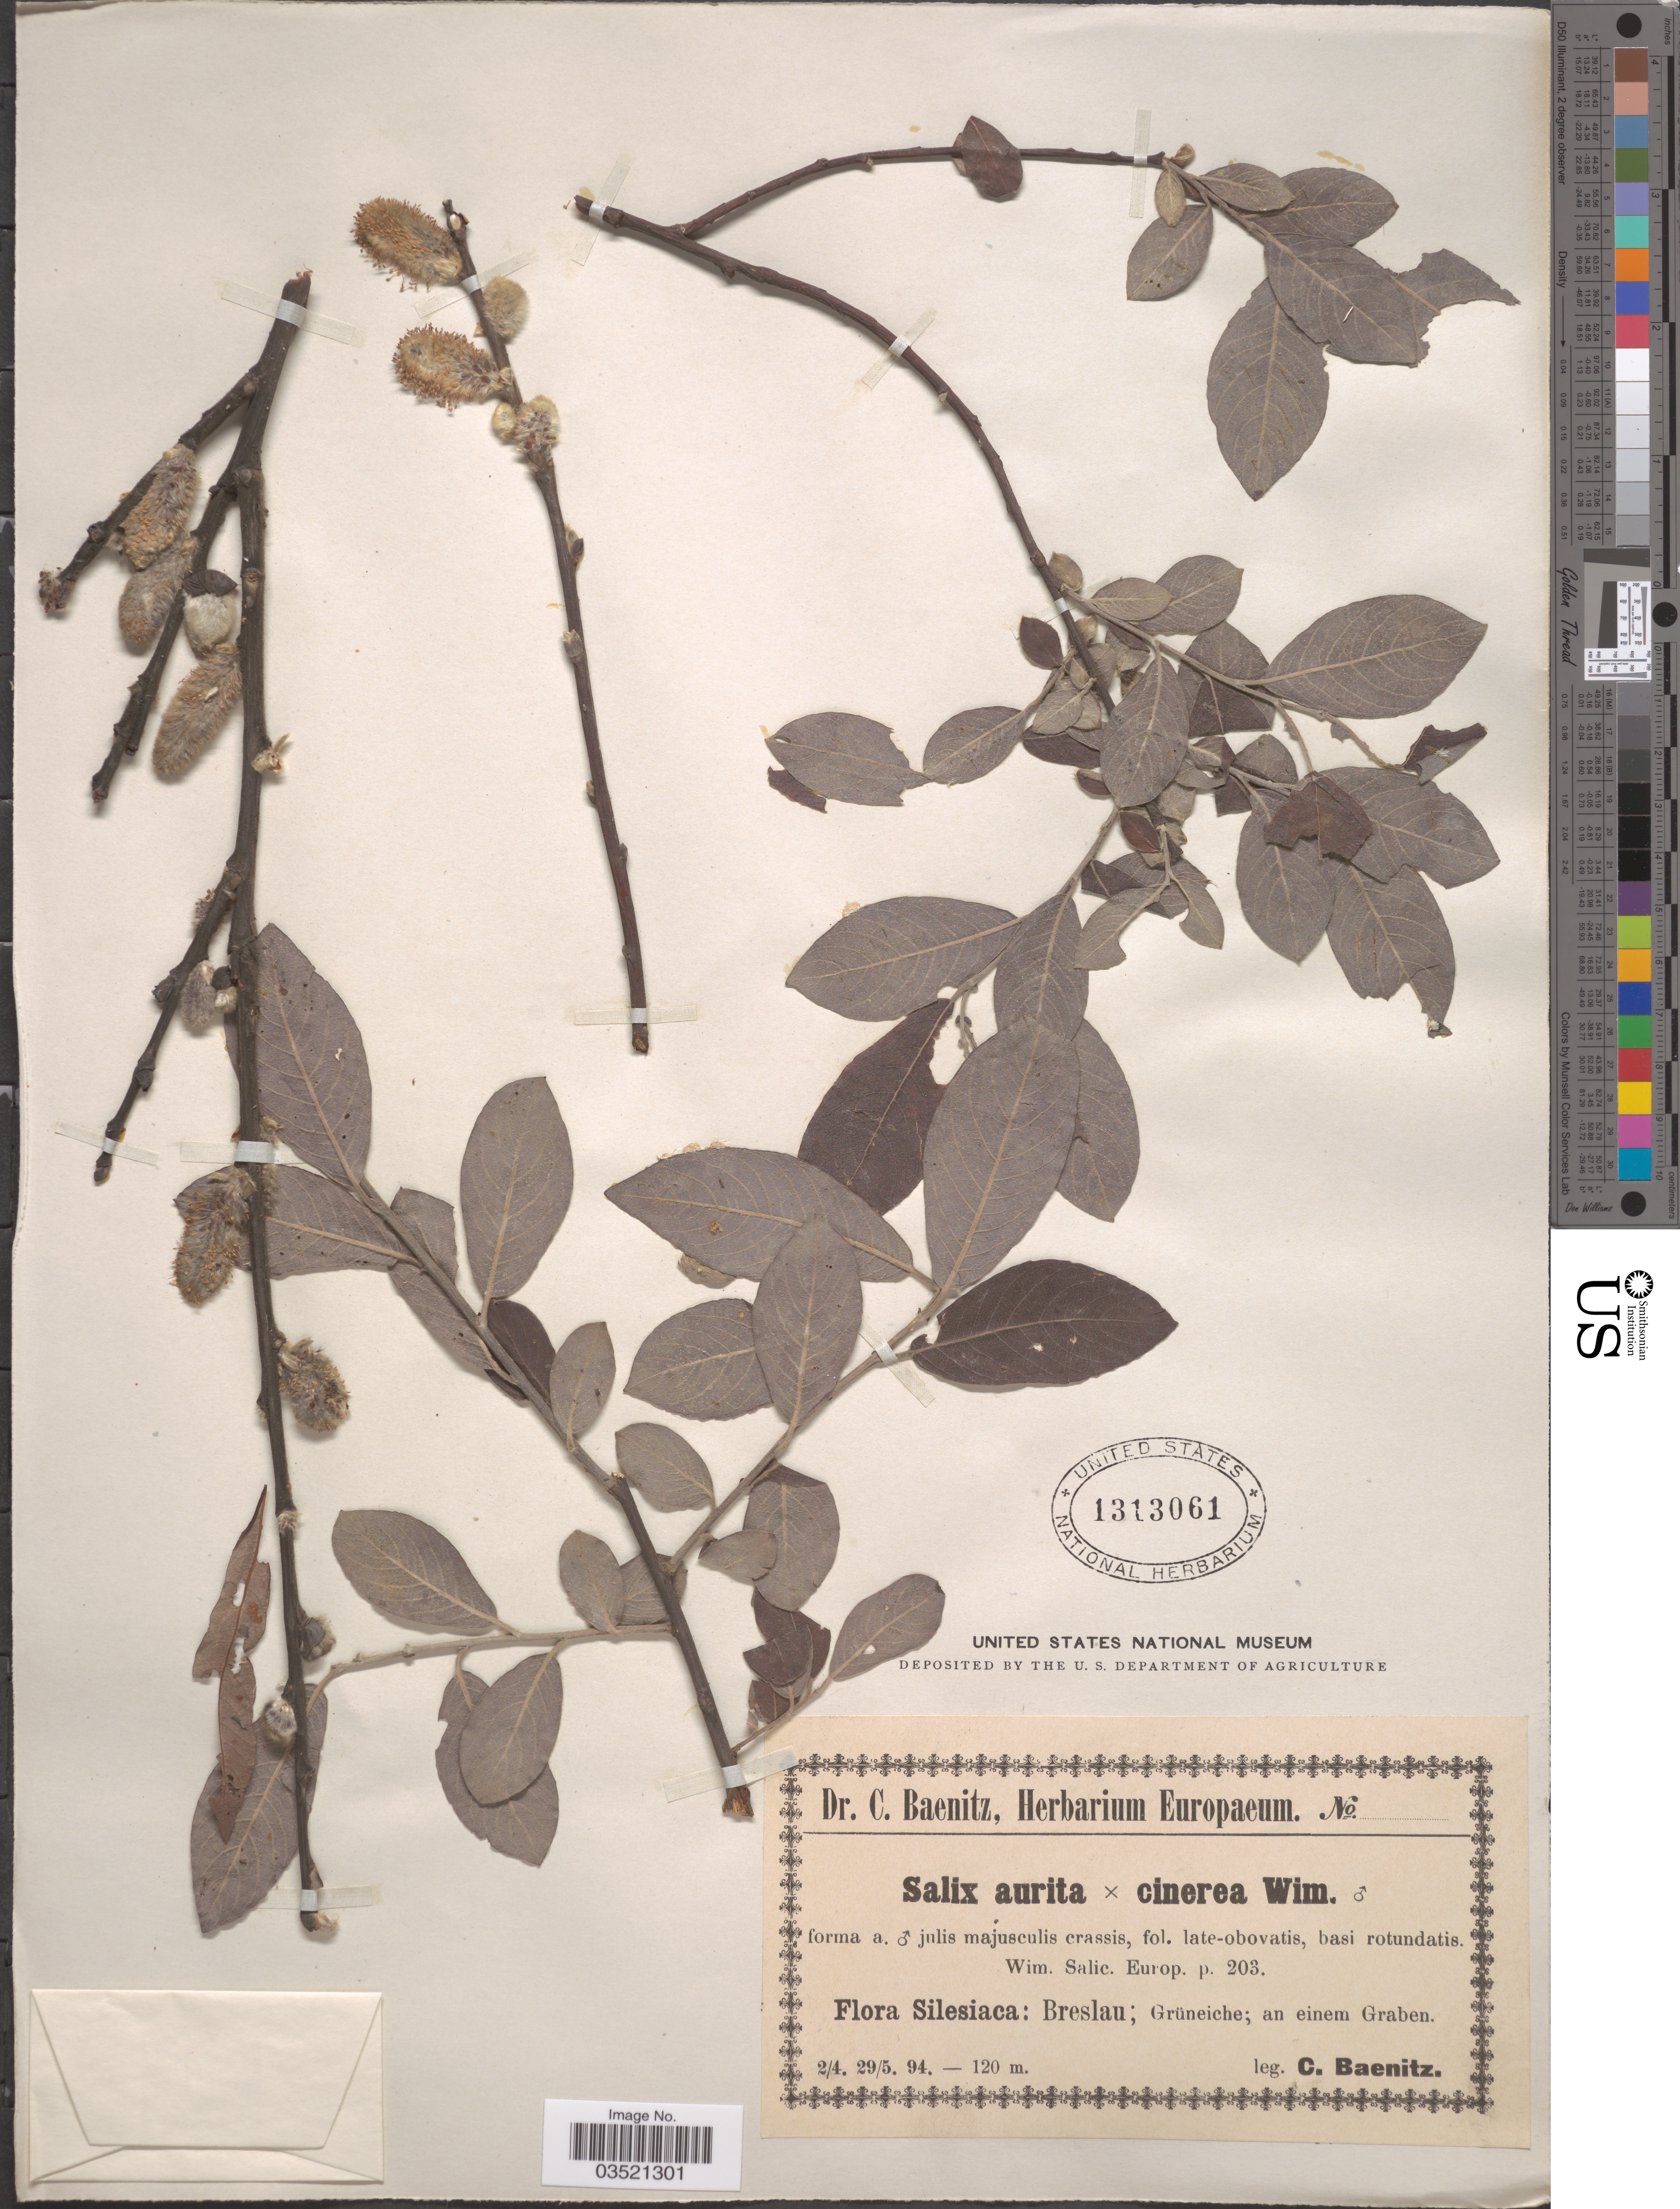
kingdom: Plantae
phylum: Tracheophyta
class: Magnoliopsida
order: Malpighiales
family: Salicaceae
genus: Salix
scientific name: Salix aurita x S. cinerea L.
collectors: C. G. Baenitz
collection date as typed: Transcribed d/m/y: 2/4/94 to 29/5/94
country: Poland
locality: Silesiaca: Breslau; Grüneiche; an einem Graben.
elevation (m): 120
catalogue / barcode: US 1313061